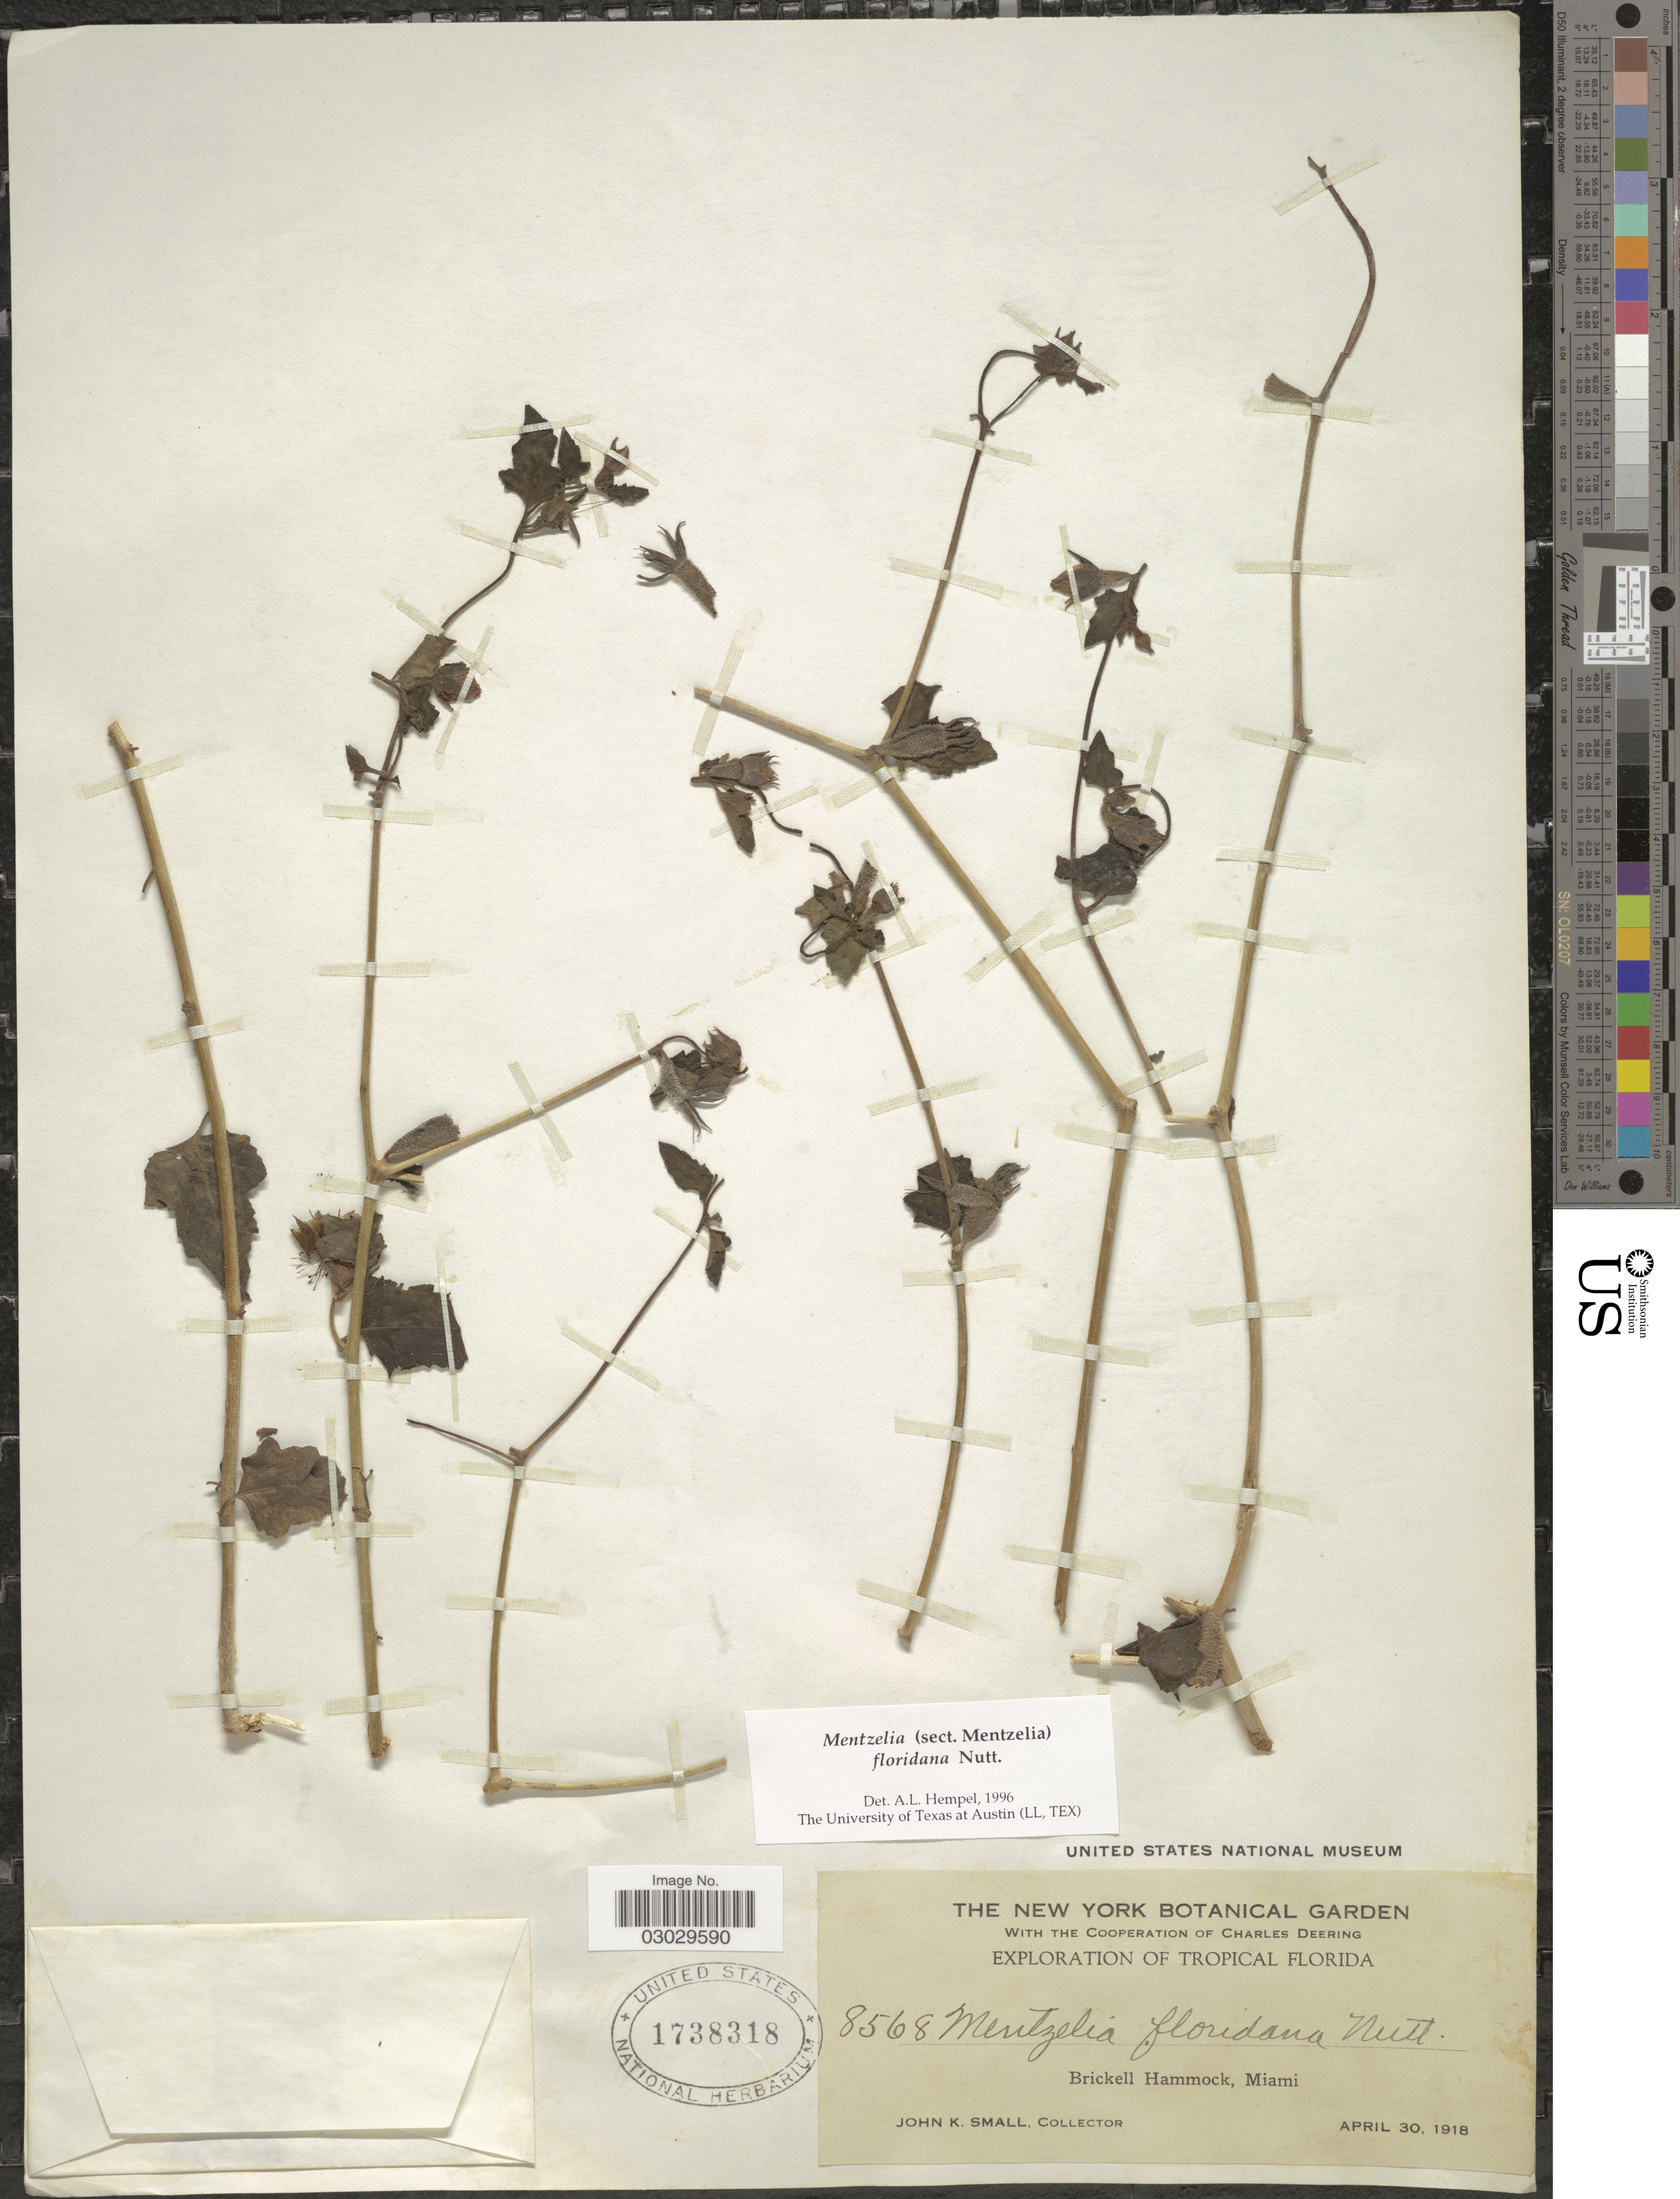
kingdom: Plantae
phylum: Tracheophyta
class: Magnoliopsida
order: Cornales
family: Loasaceae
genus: Mentzelia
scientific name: Mentzelia floridana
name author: Nutt. ex Torr. & A. Gray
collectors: J. K. Small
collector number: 8568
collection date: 1918-04-30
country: United States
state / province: Florida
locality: Tropical Florida. Bricknell Hammock, Miami.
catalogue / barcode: US 1738318